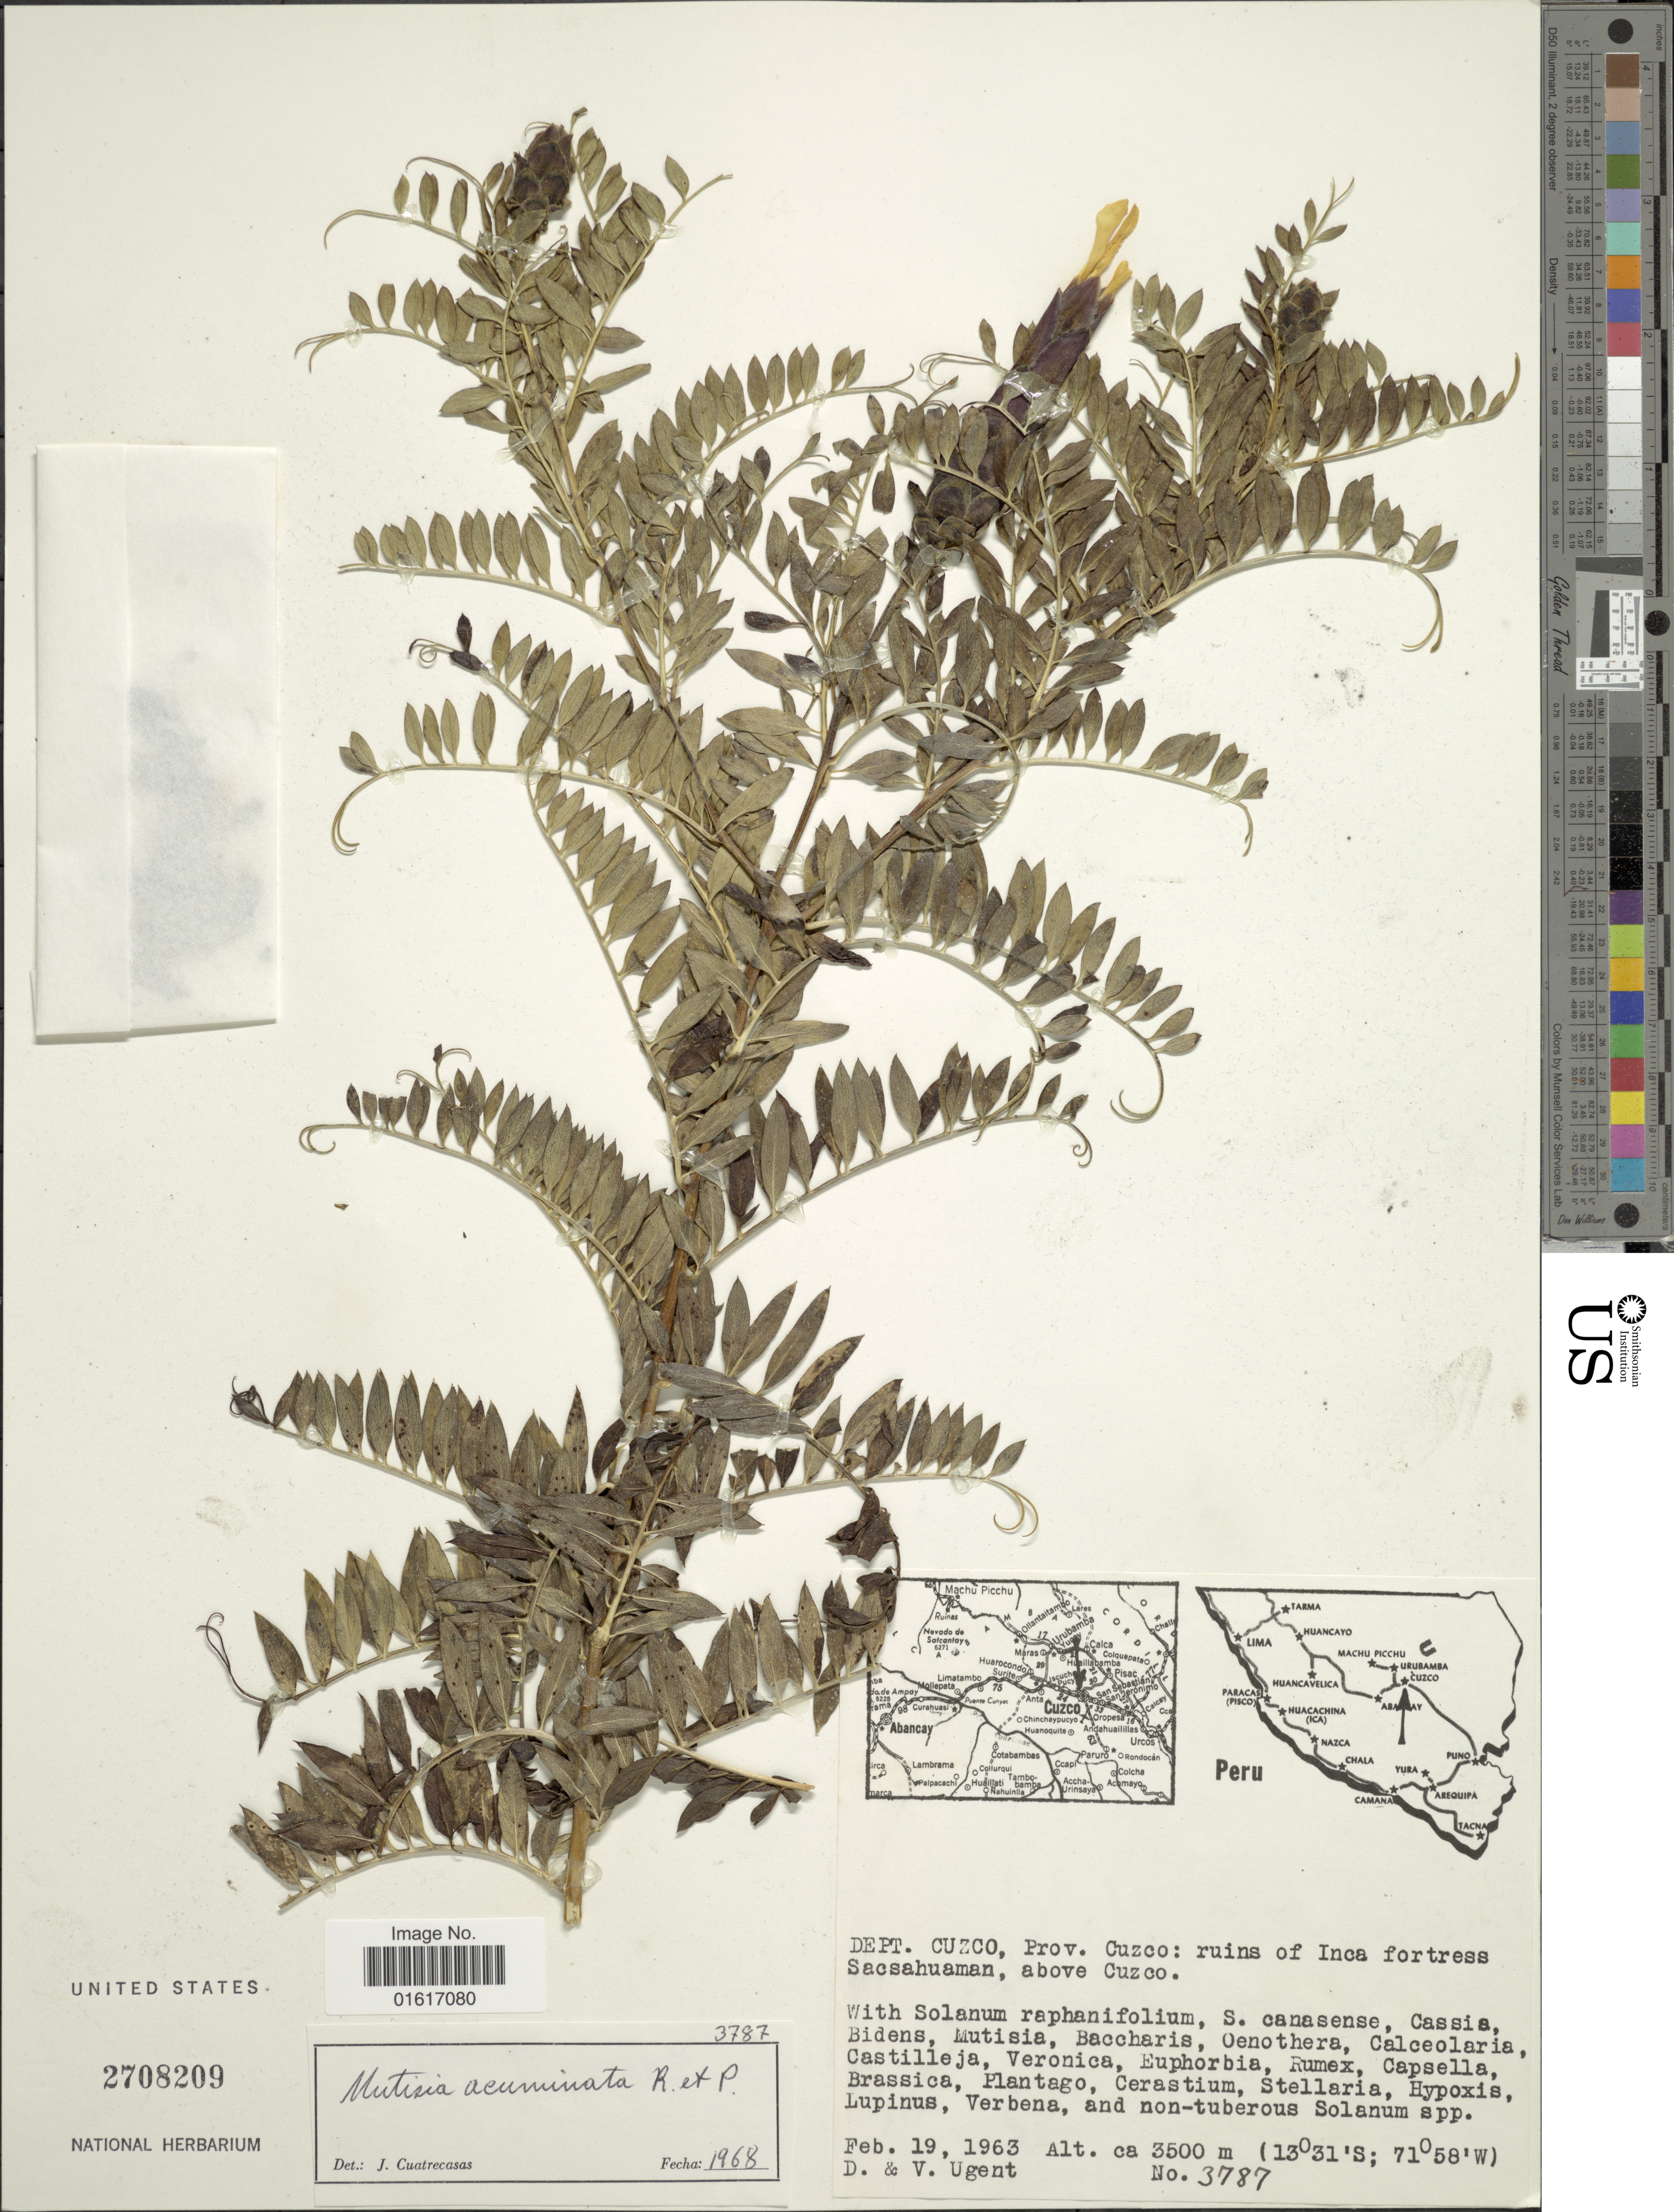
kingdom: Plantae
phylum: Tracheophyta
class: Magnoliopsida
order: Asterales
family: Asteraceae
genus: Mutisia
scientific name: Mutisia acuminata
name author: Ruiz & Pav.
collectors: D. Ugent & V. Ugent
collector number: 3787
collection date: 1963-02-19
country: Peru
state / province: Cusco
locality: Prov. Cuzco: ruins of Inca fortress Sacsahuaman, above Cuzco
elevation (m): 3500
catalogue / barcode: US 2708209